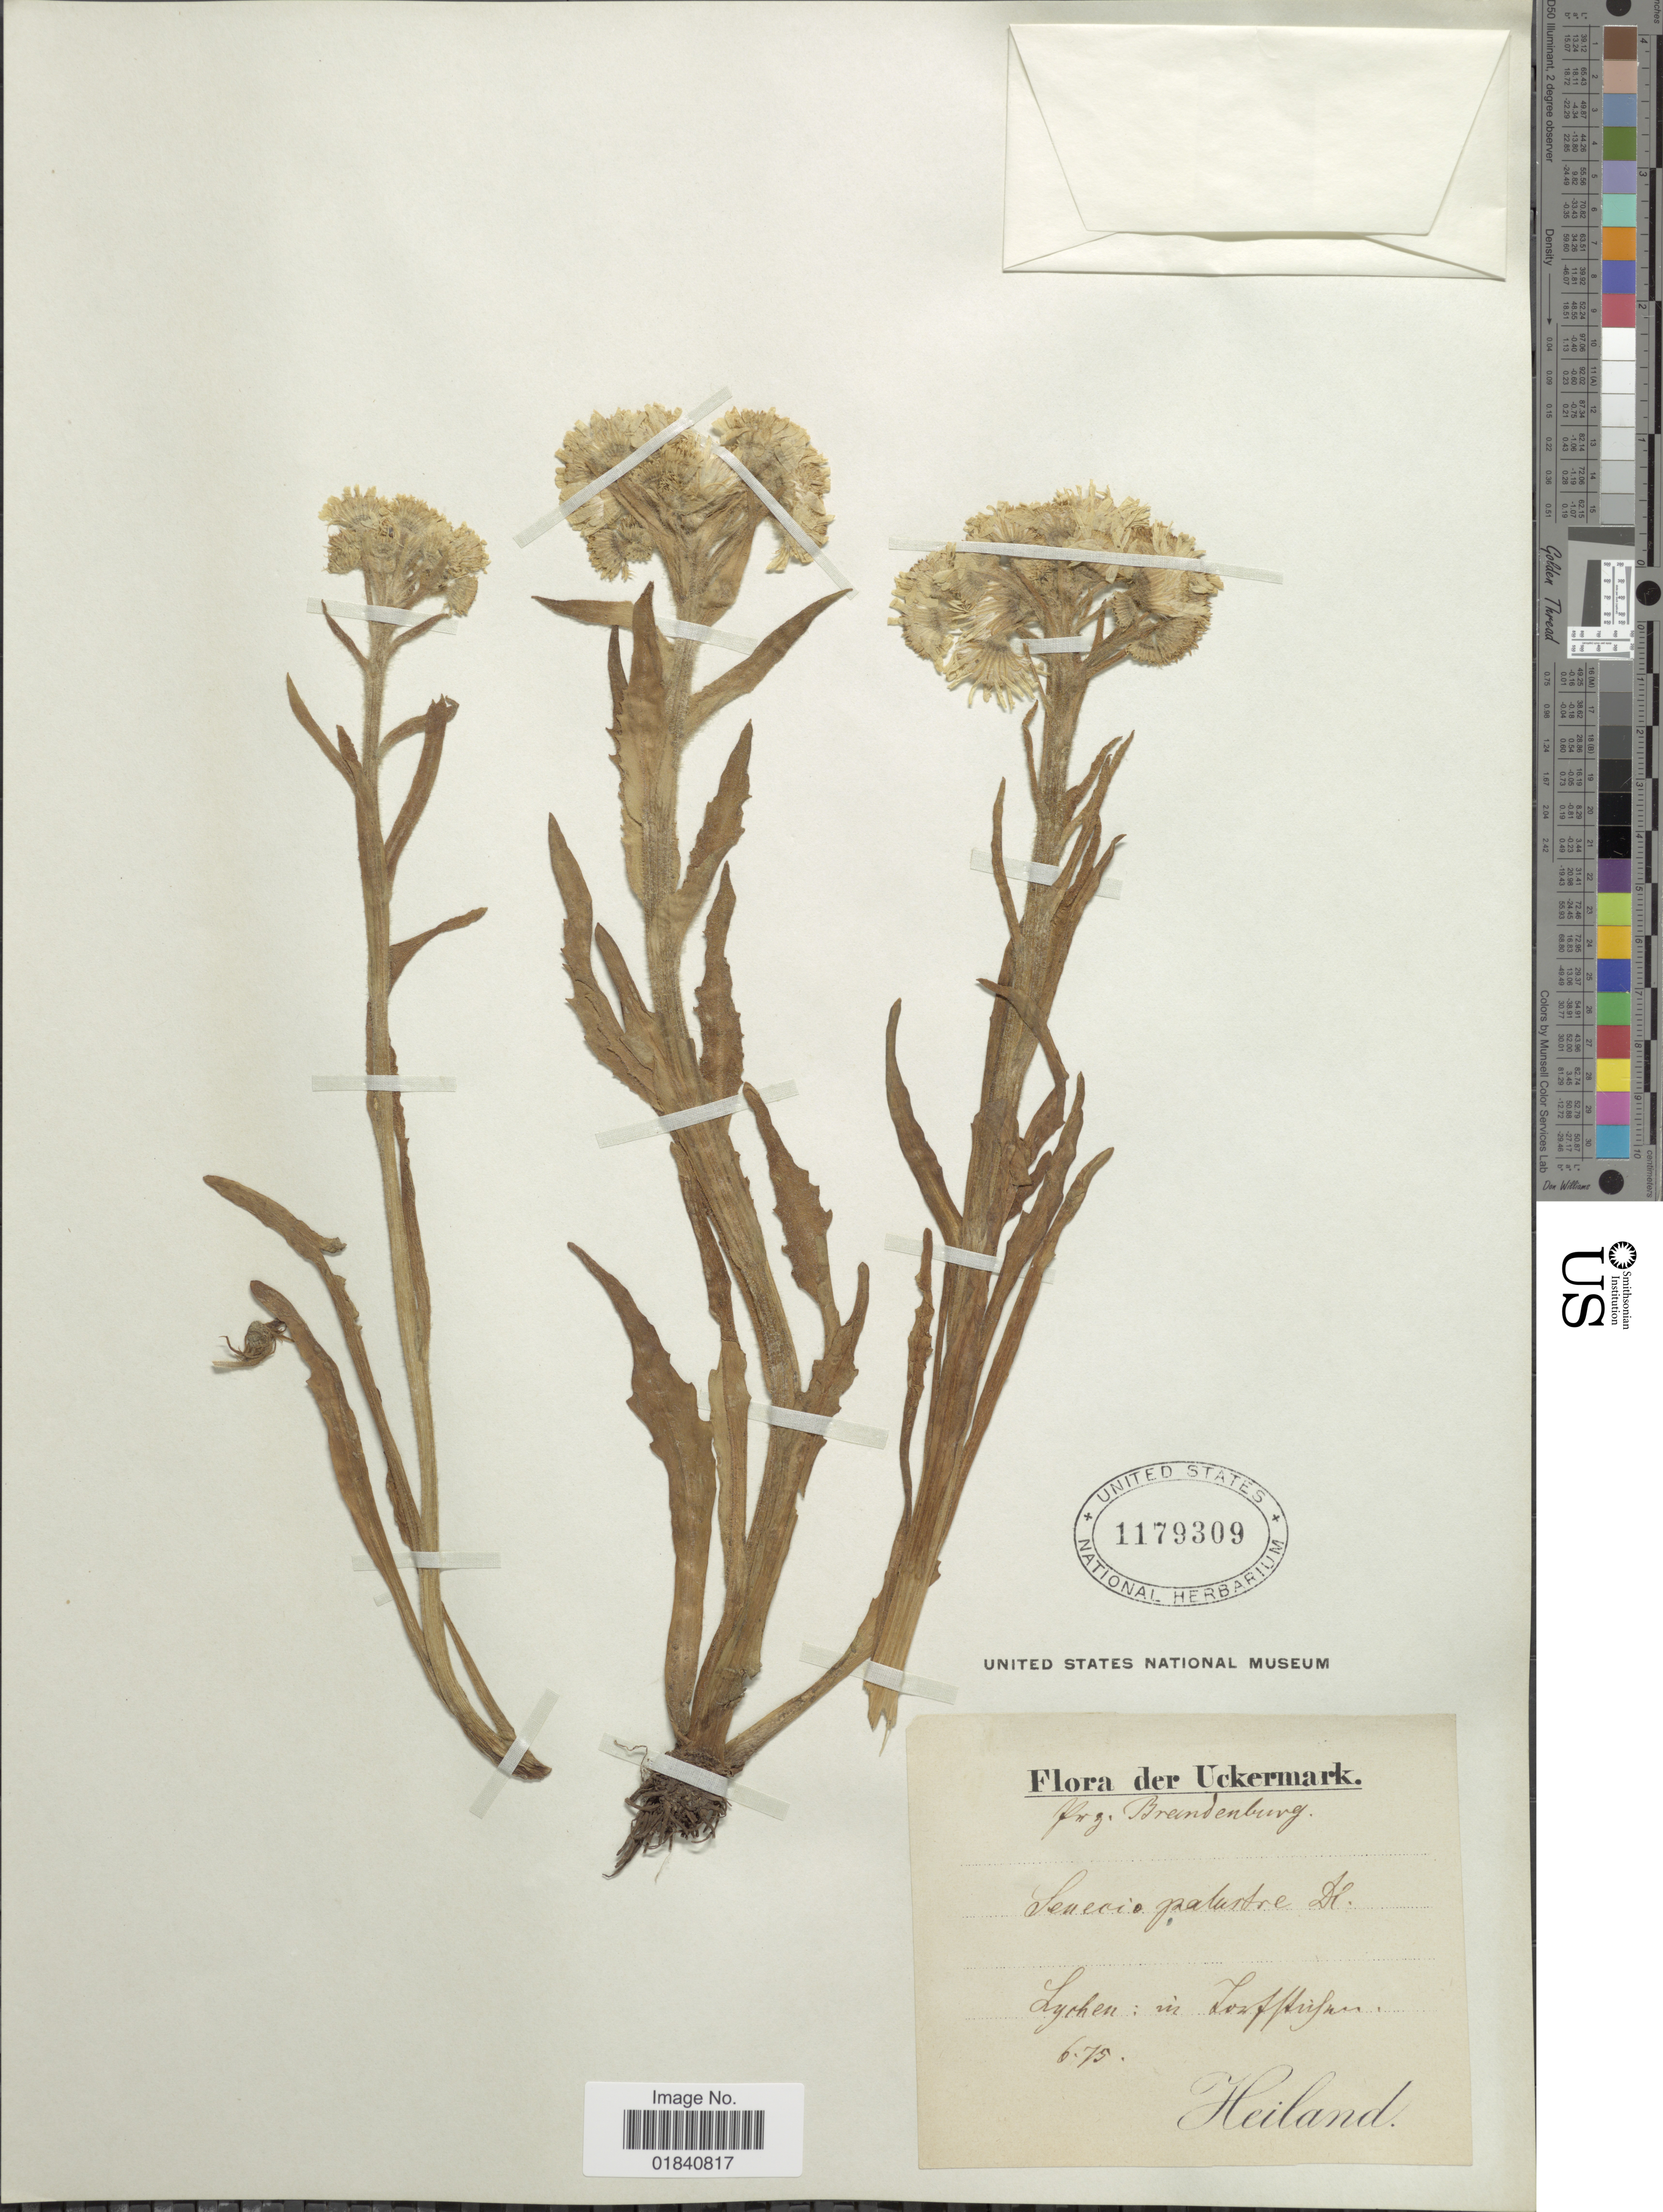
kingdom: Plantae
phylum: Tracheophyta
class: Magnoliopsida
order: Asterales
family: Asteraceae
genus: Tephroseris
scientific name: Tephroseris palustris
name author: (L.) Rchb.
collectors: -. Heiland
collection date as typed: Transcribed d/m/y: /6/75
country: Germany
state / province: Brandenburg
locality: Uckermark. flrz. Brandenburg. Lychen: in Zontfftruken [interpreted]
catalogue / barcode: US 1179309